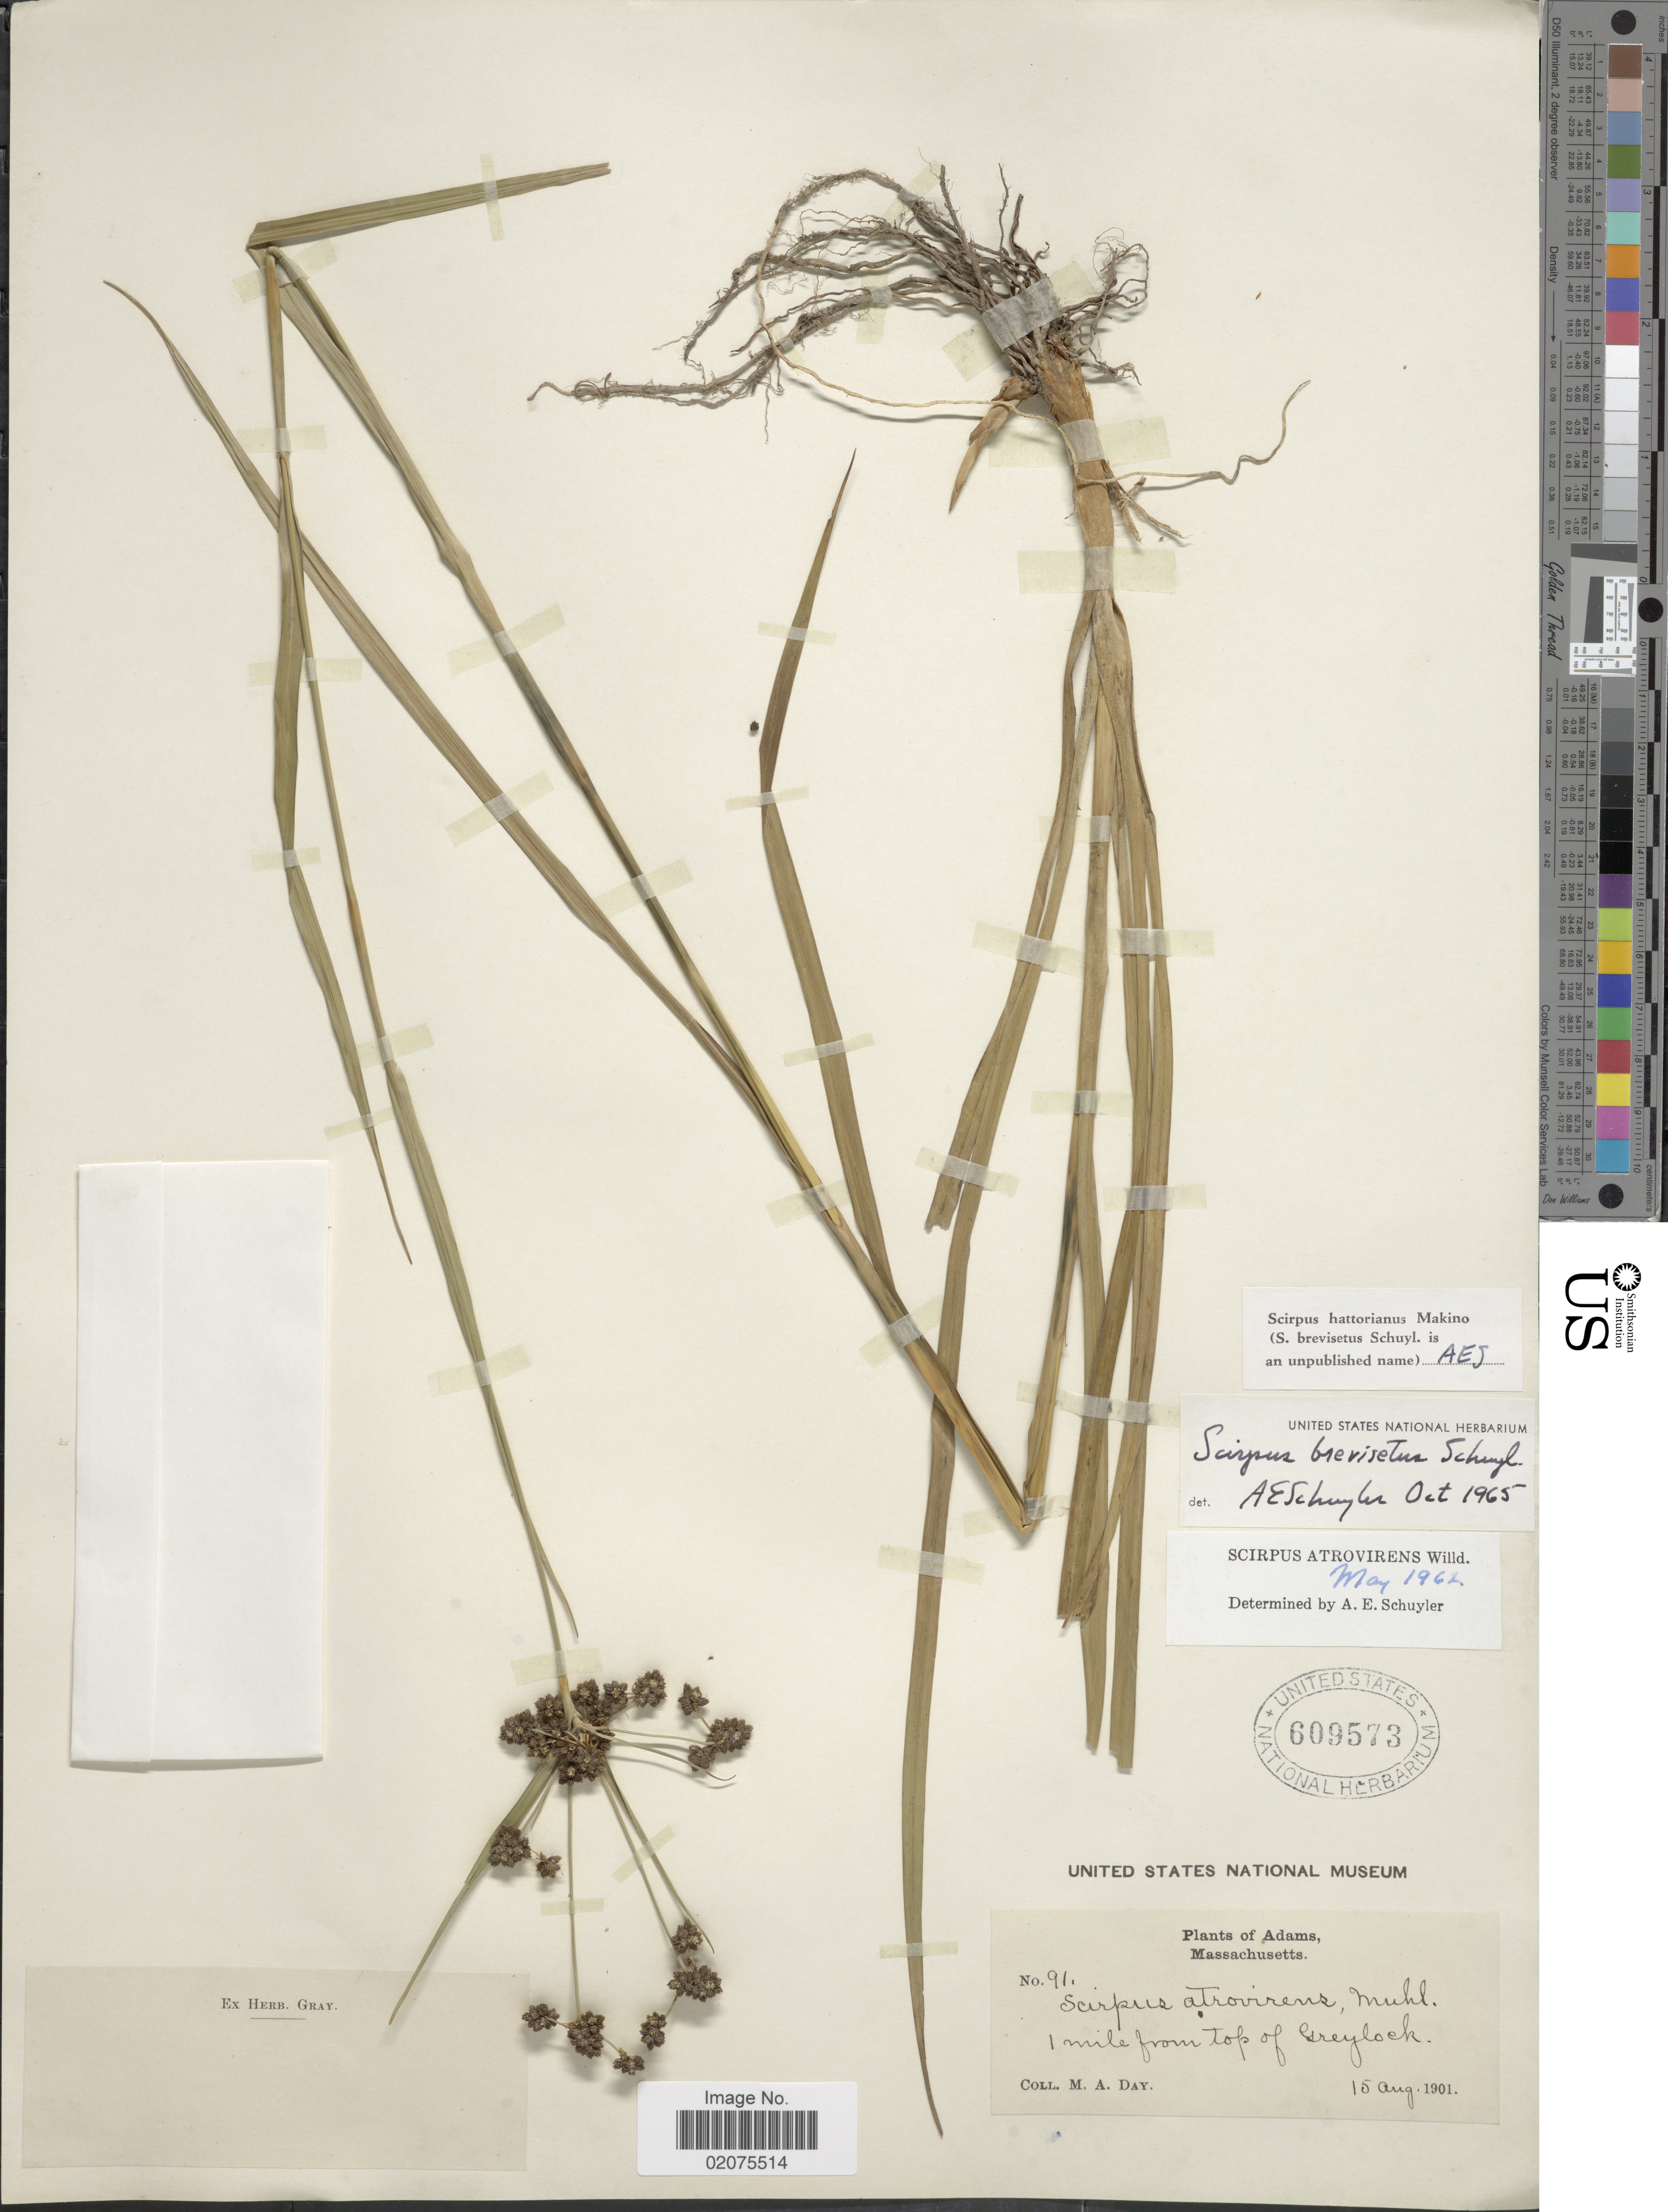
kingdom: Plantae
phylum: Tracheophyta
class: Liliopsida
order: Poales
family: Cyperaceae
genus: Scirpus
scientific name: Scirpus hattorianus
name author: Makino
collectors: M. Day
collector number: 91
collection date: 1901-08-15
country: United States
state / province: Massachusetts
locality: Adams. 1 mile from Top of Greylock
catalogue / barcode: US 609573